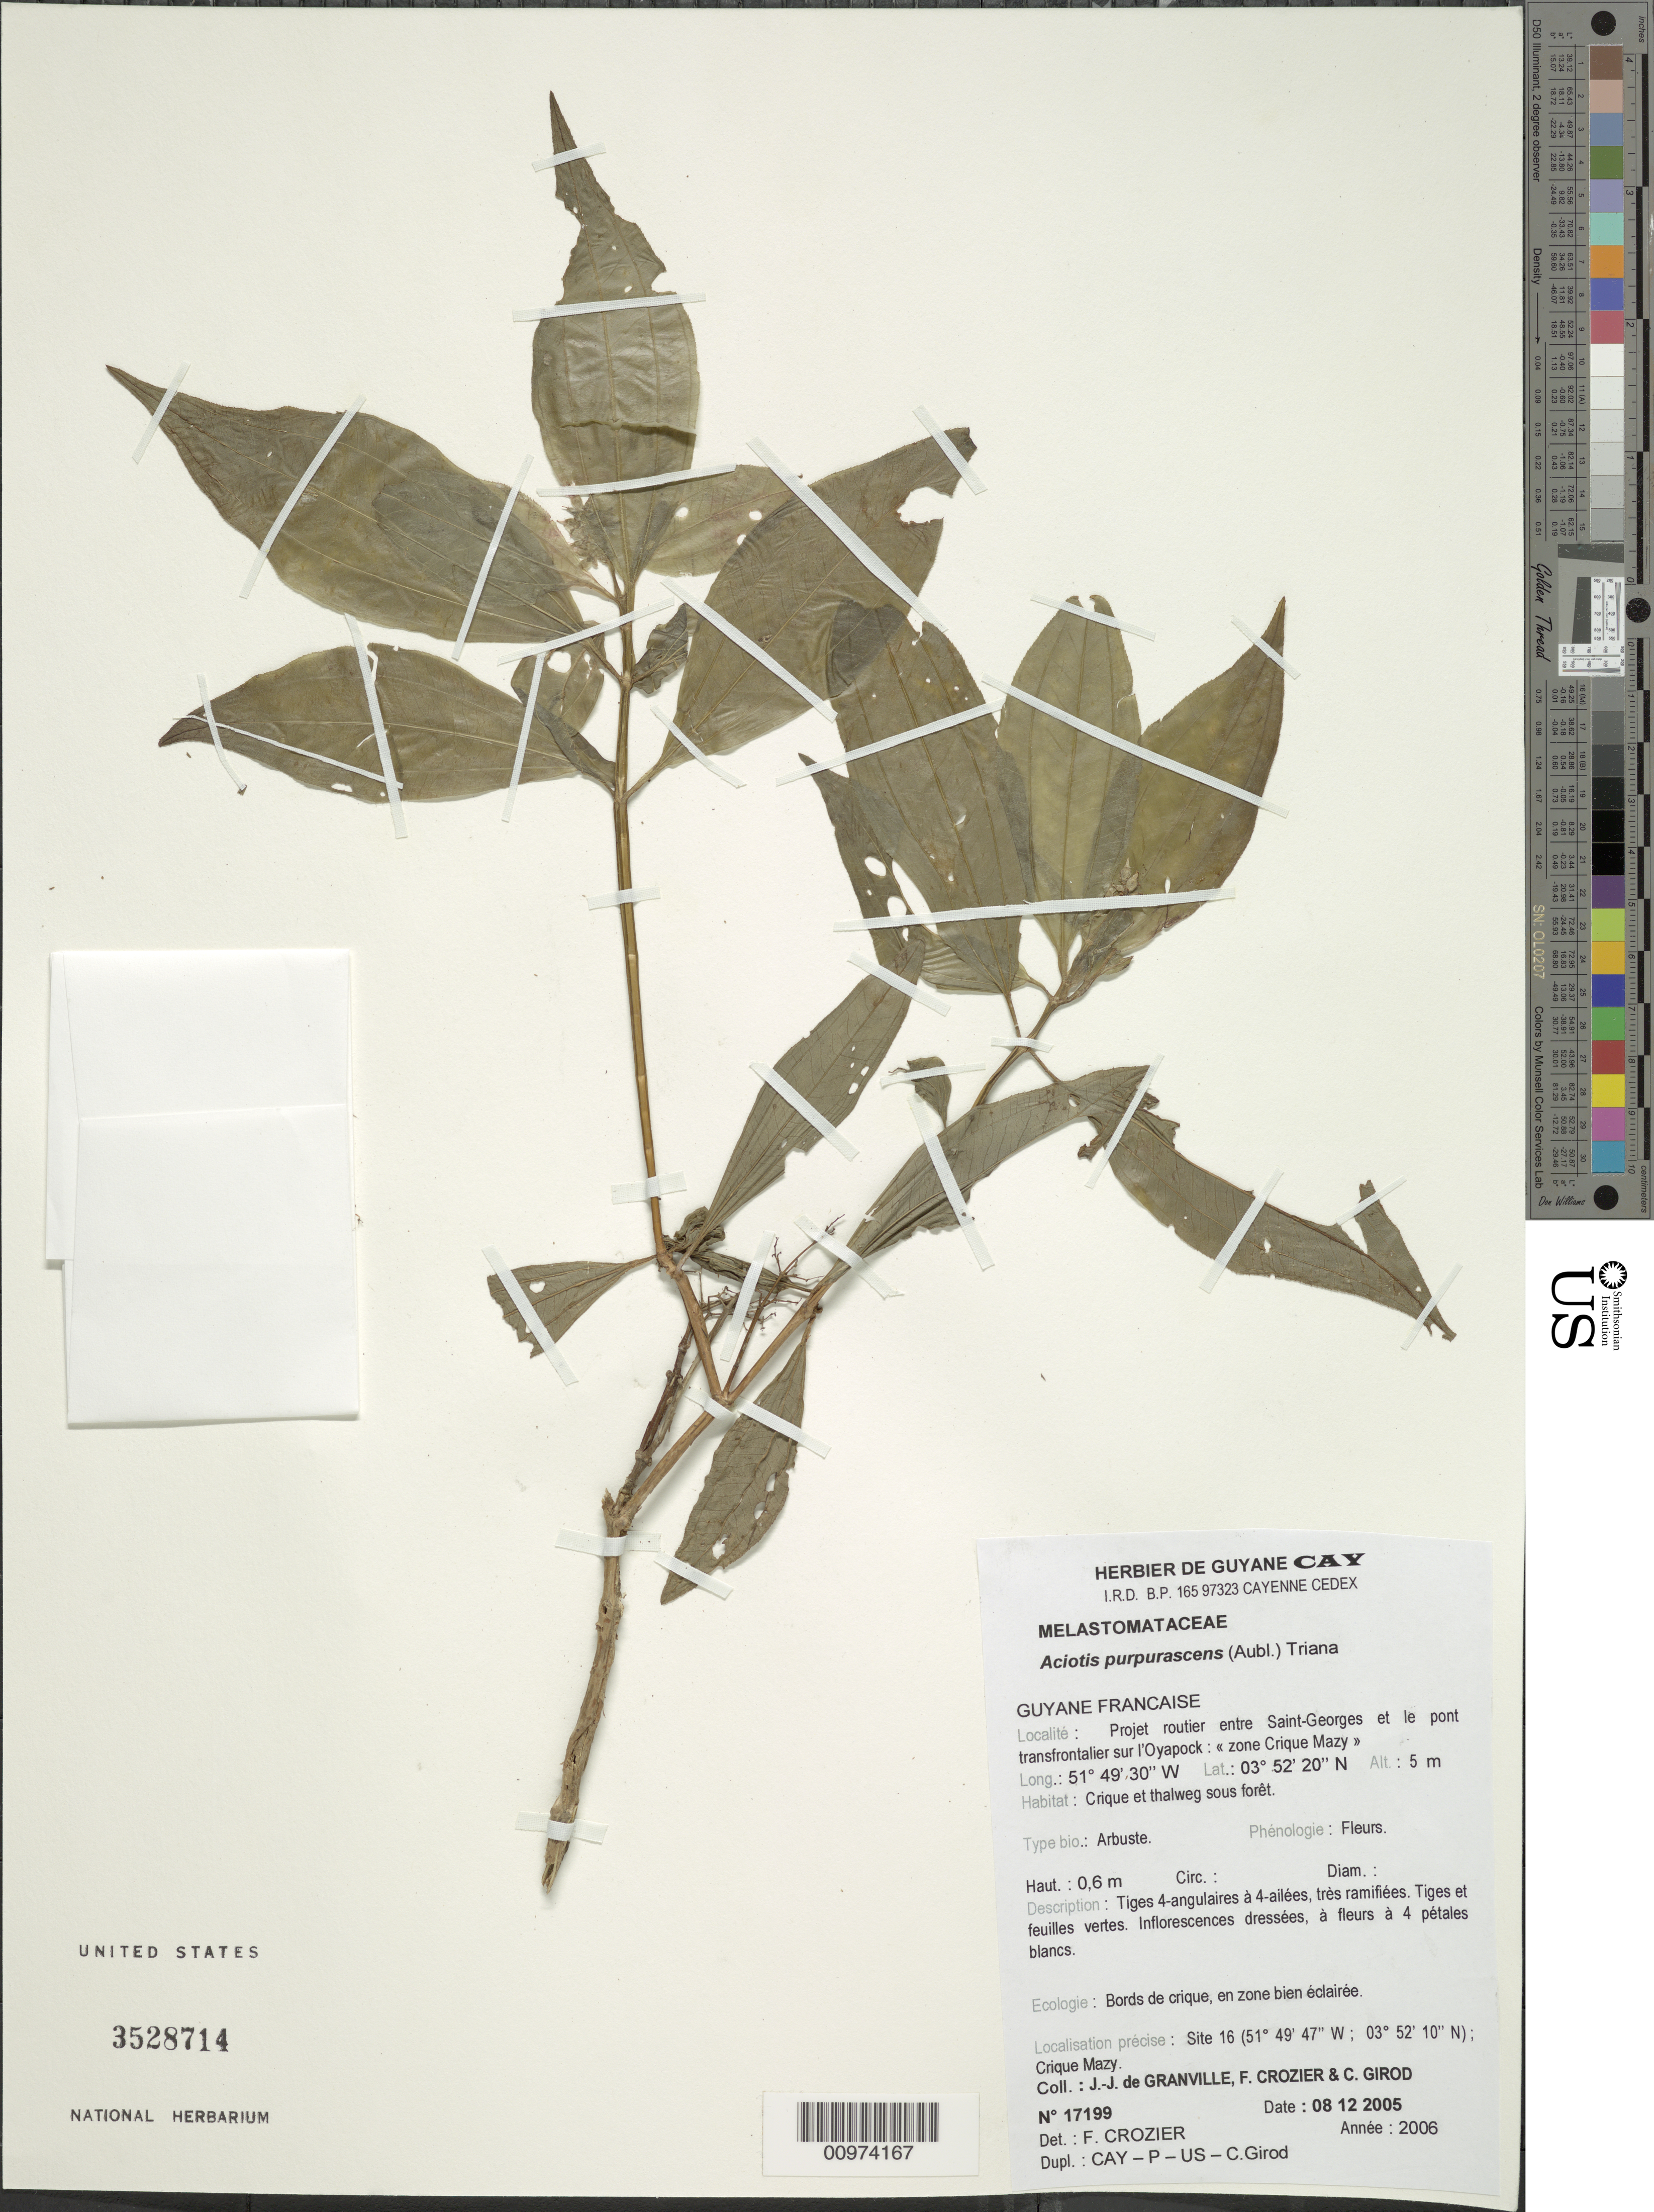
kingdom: Plantae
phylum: Tracheophyta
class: Magnoliopsida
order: Myrtales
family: Melastomataceae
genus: Aciotis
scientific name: Aciotis purpurascens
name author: (Aubl.) Triana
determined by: Crozier, F.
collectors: J.-J. de Granville, F. Crozier & C. Girod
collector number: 17199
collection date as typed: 8-Dec-05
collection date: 2005-12-08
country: French Guiana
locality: Project routier entre Saint-Georges et le pont transfrontalier sur l'Oyapock, "zone Crique Mazy", site 16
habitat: Crique et thalweg sous foret. Bords de crique, en zone bien eclairee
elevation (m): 5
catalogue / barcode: US 3528714